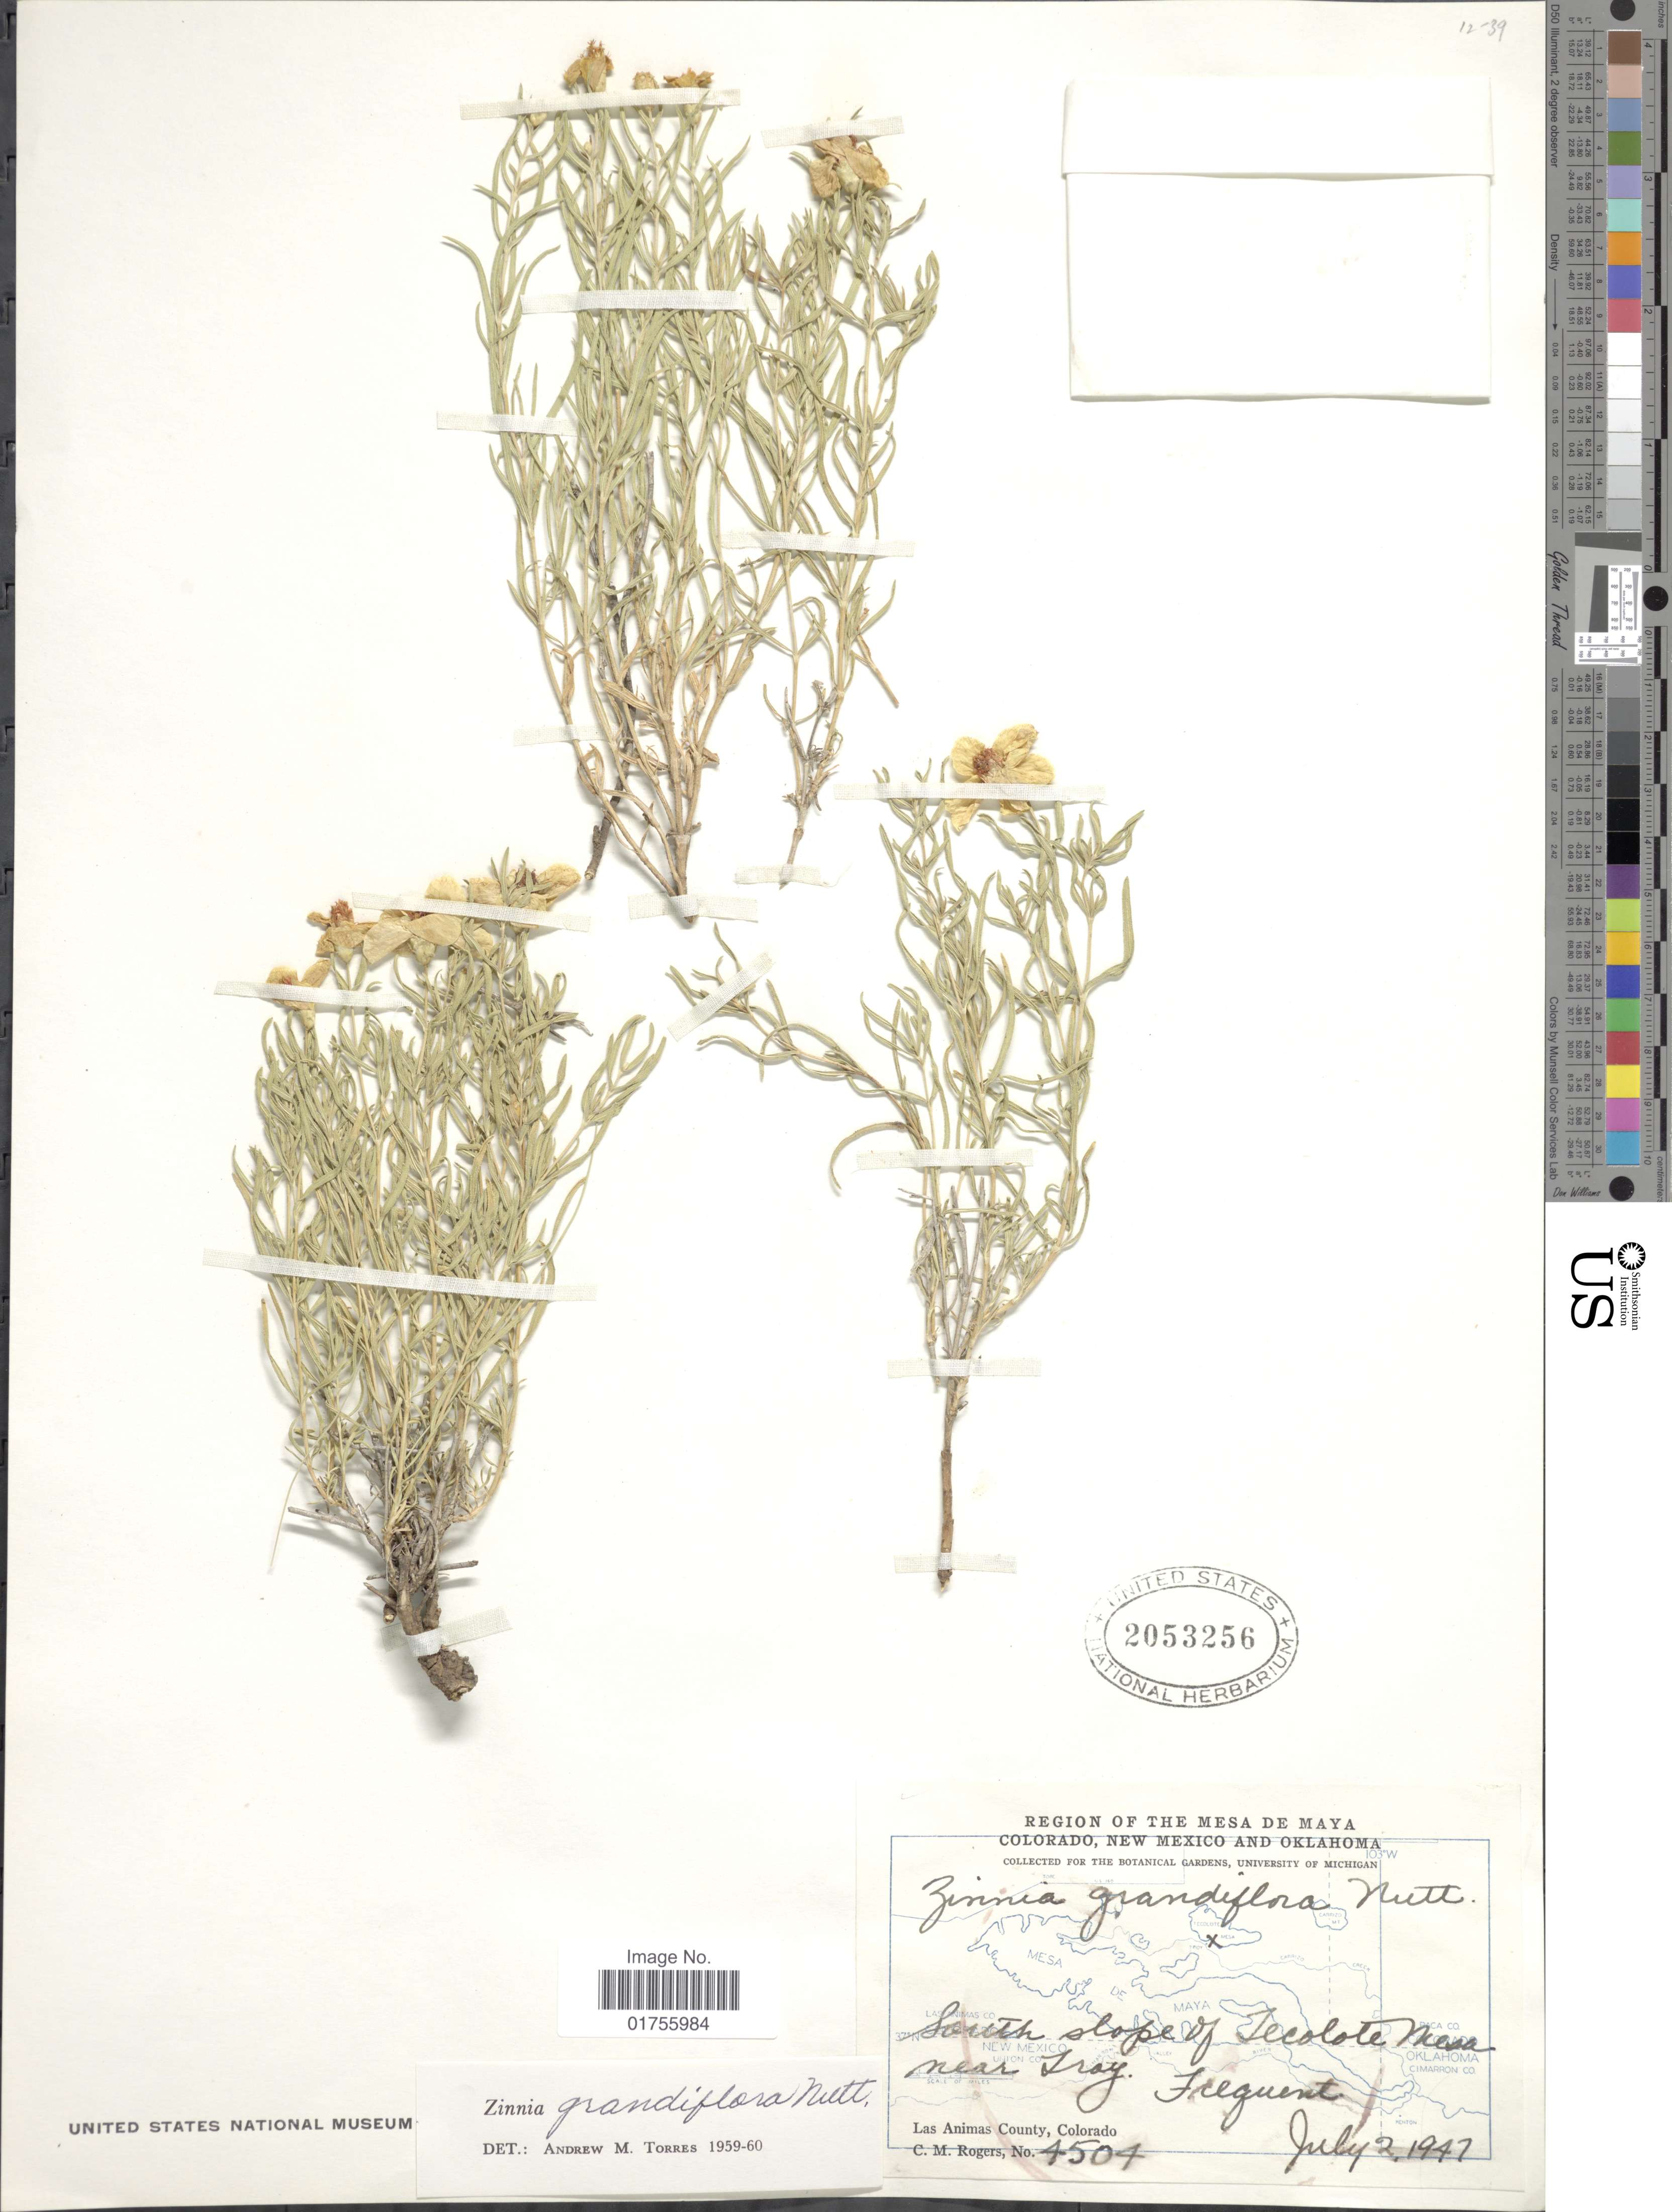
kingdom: Plantae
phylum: Tracheophyta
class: Magnoliopsida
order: Asterales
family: Asteraceae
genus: Zinnia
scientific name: Zinnia grandiflora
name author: Nutt.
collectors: C. M. Rogers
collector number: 4504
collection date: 1947-07-02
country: United States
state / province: Colorado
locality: The Mesa De Maya, South slope of Tecolote Mesa near Iray, Las Animas County, Colorado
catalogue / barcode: US 2053256